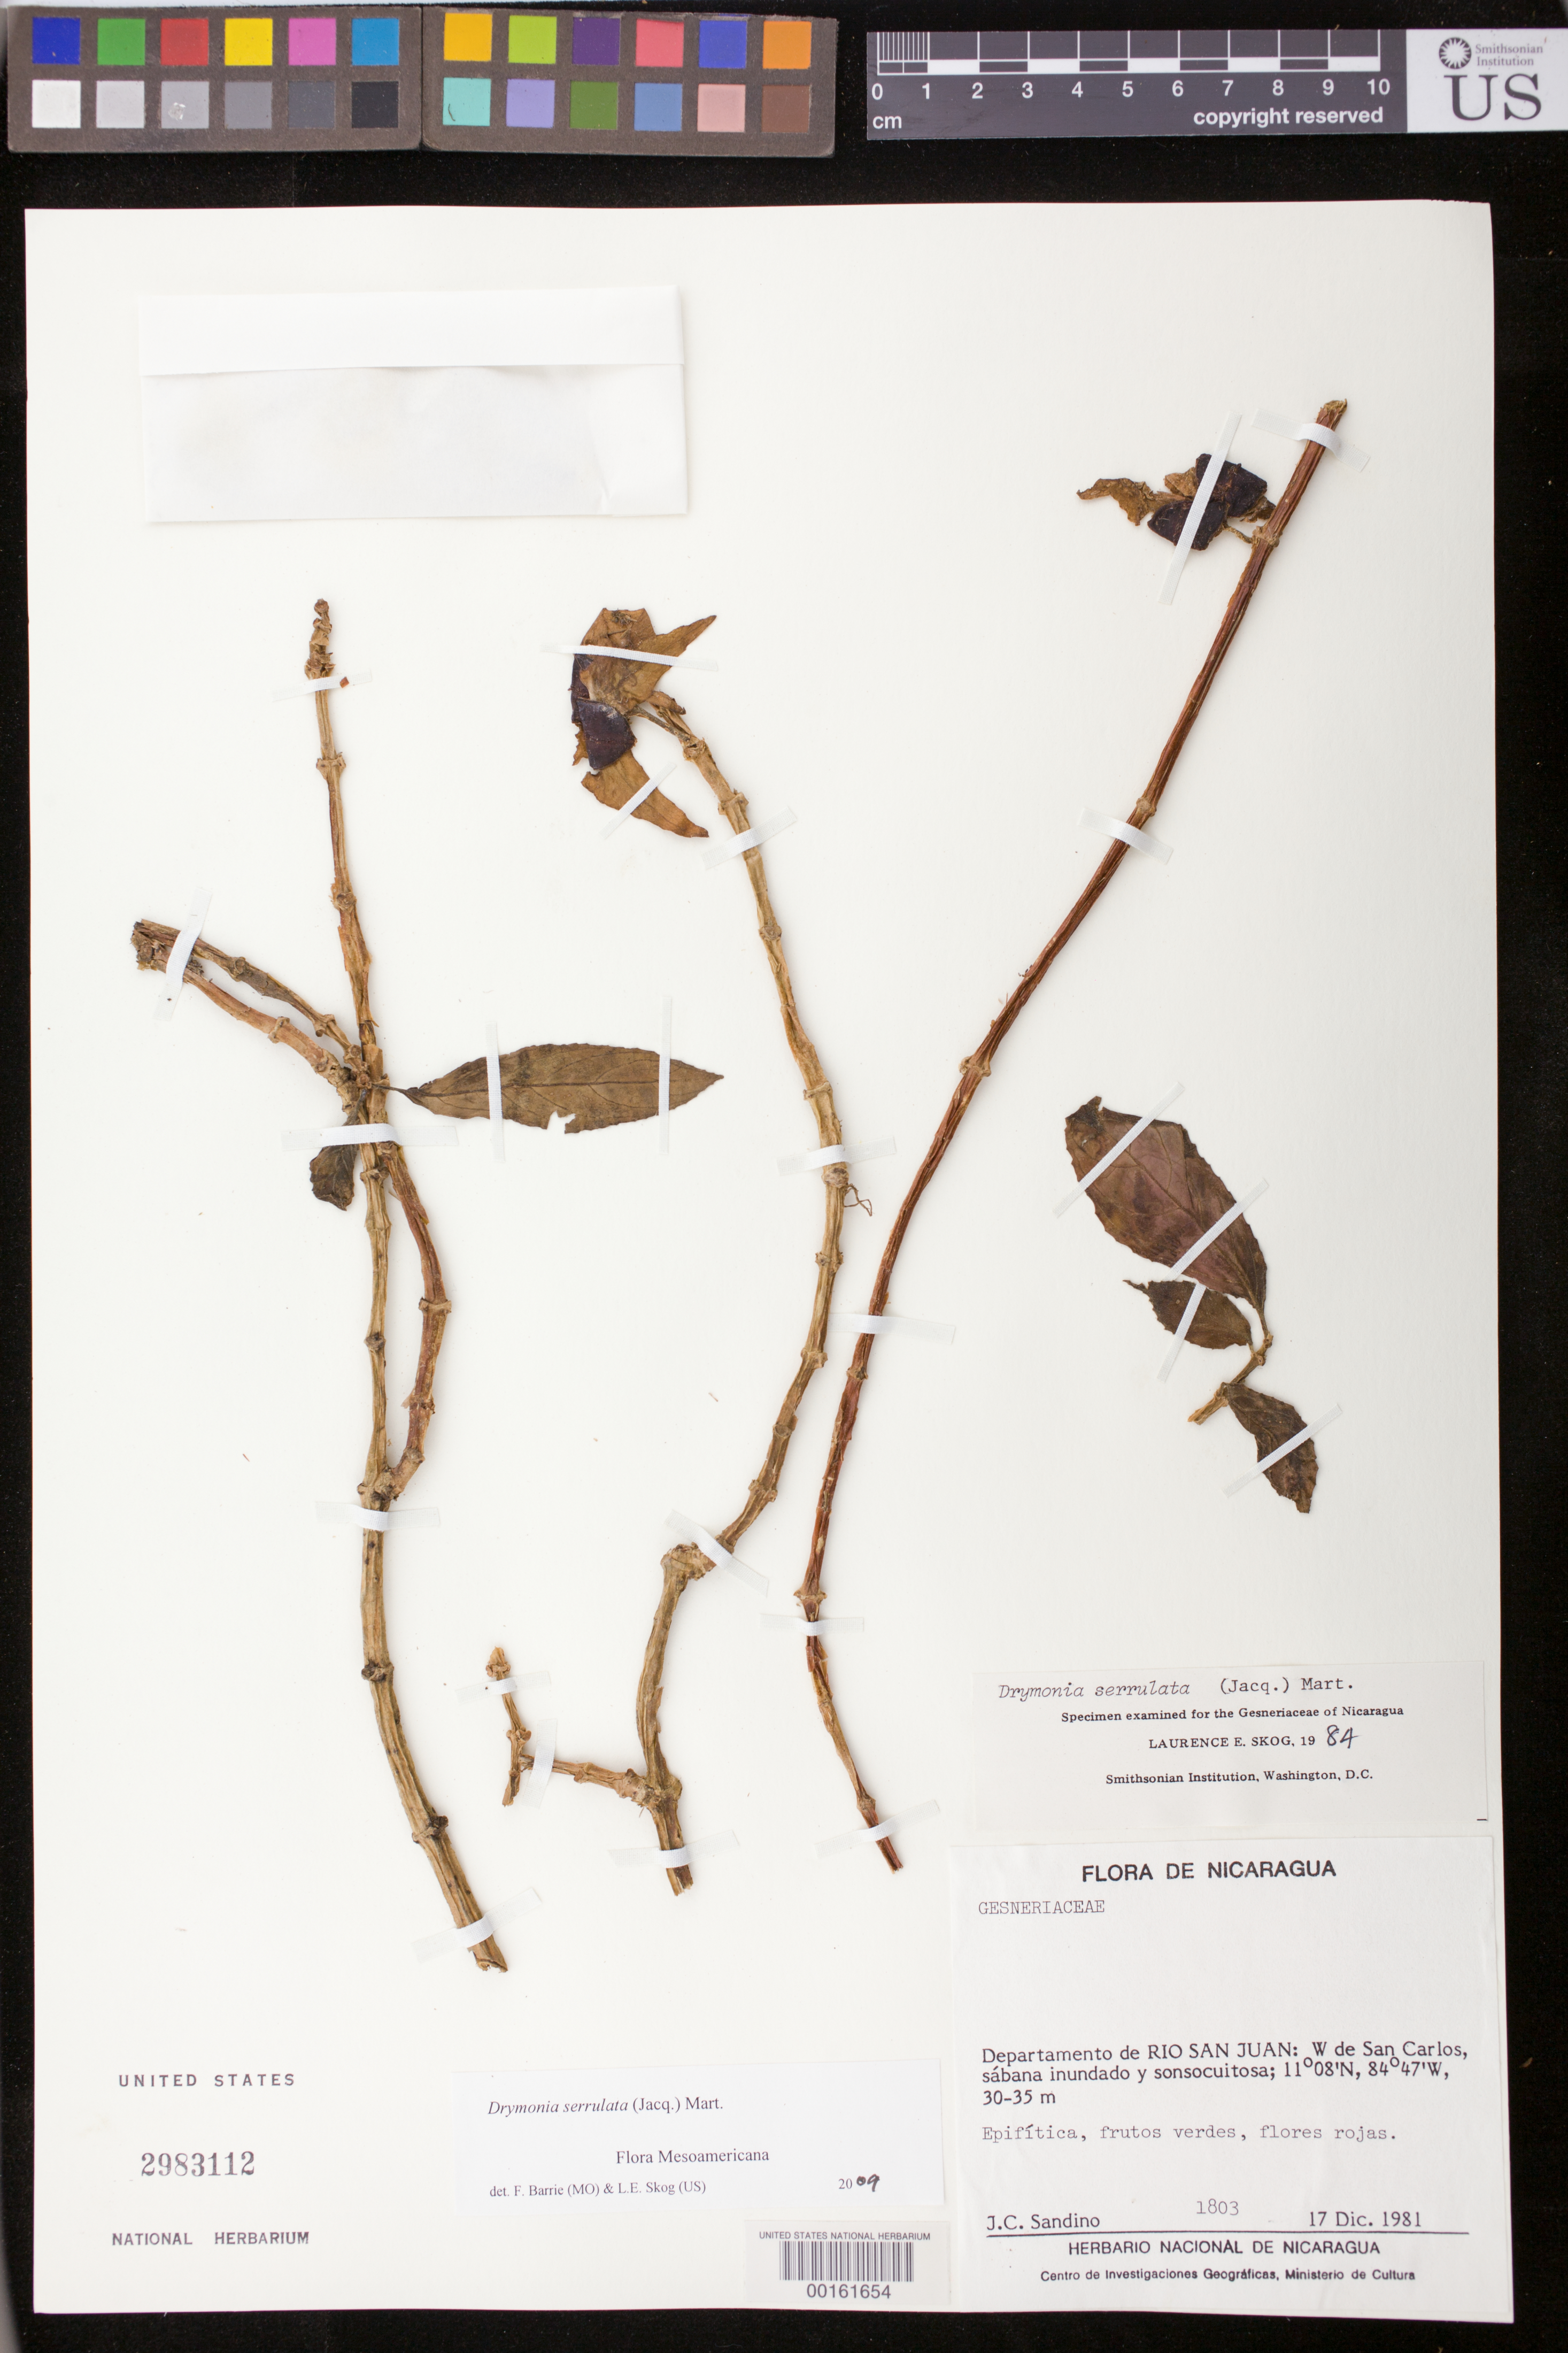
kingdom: Plantae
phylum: Tracheophyta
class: Magnoliopsida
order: Lamiales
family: Gesneriaceae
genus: Drymonia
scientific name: Drymonia serrulata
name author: (Jacq.) Mart.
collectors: J. Sandino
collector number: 1803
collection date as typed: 17 Dec 1981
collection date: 1981-12-17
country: Nicaragua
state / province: Rio San Juan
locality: W of San Carlos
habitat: Flooded savanna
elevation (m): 30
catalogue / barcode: US 2983112